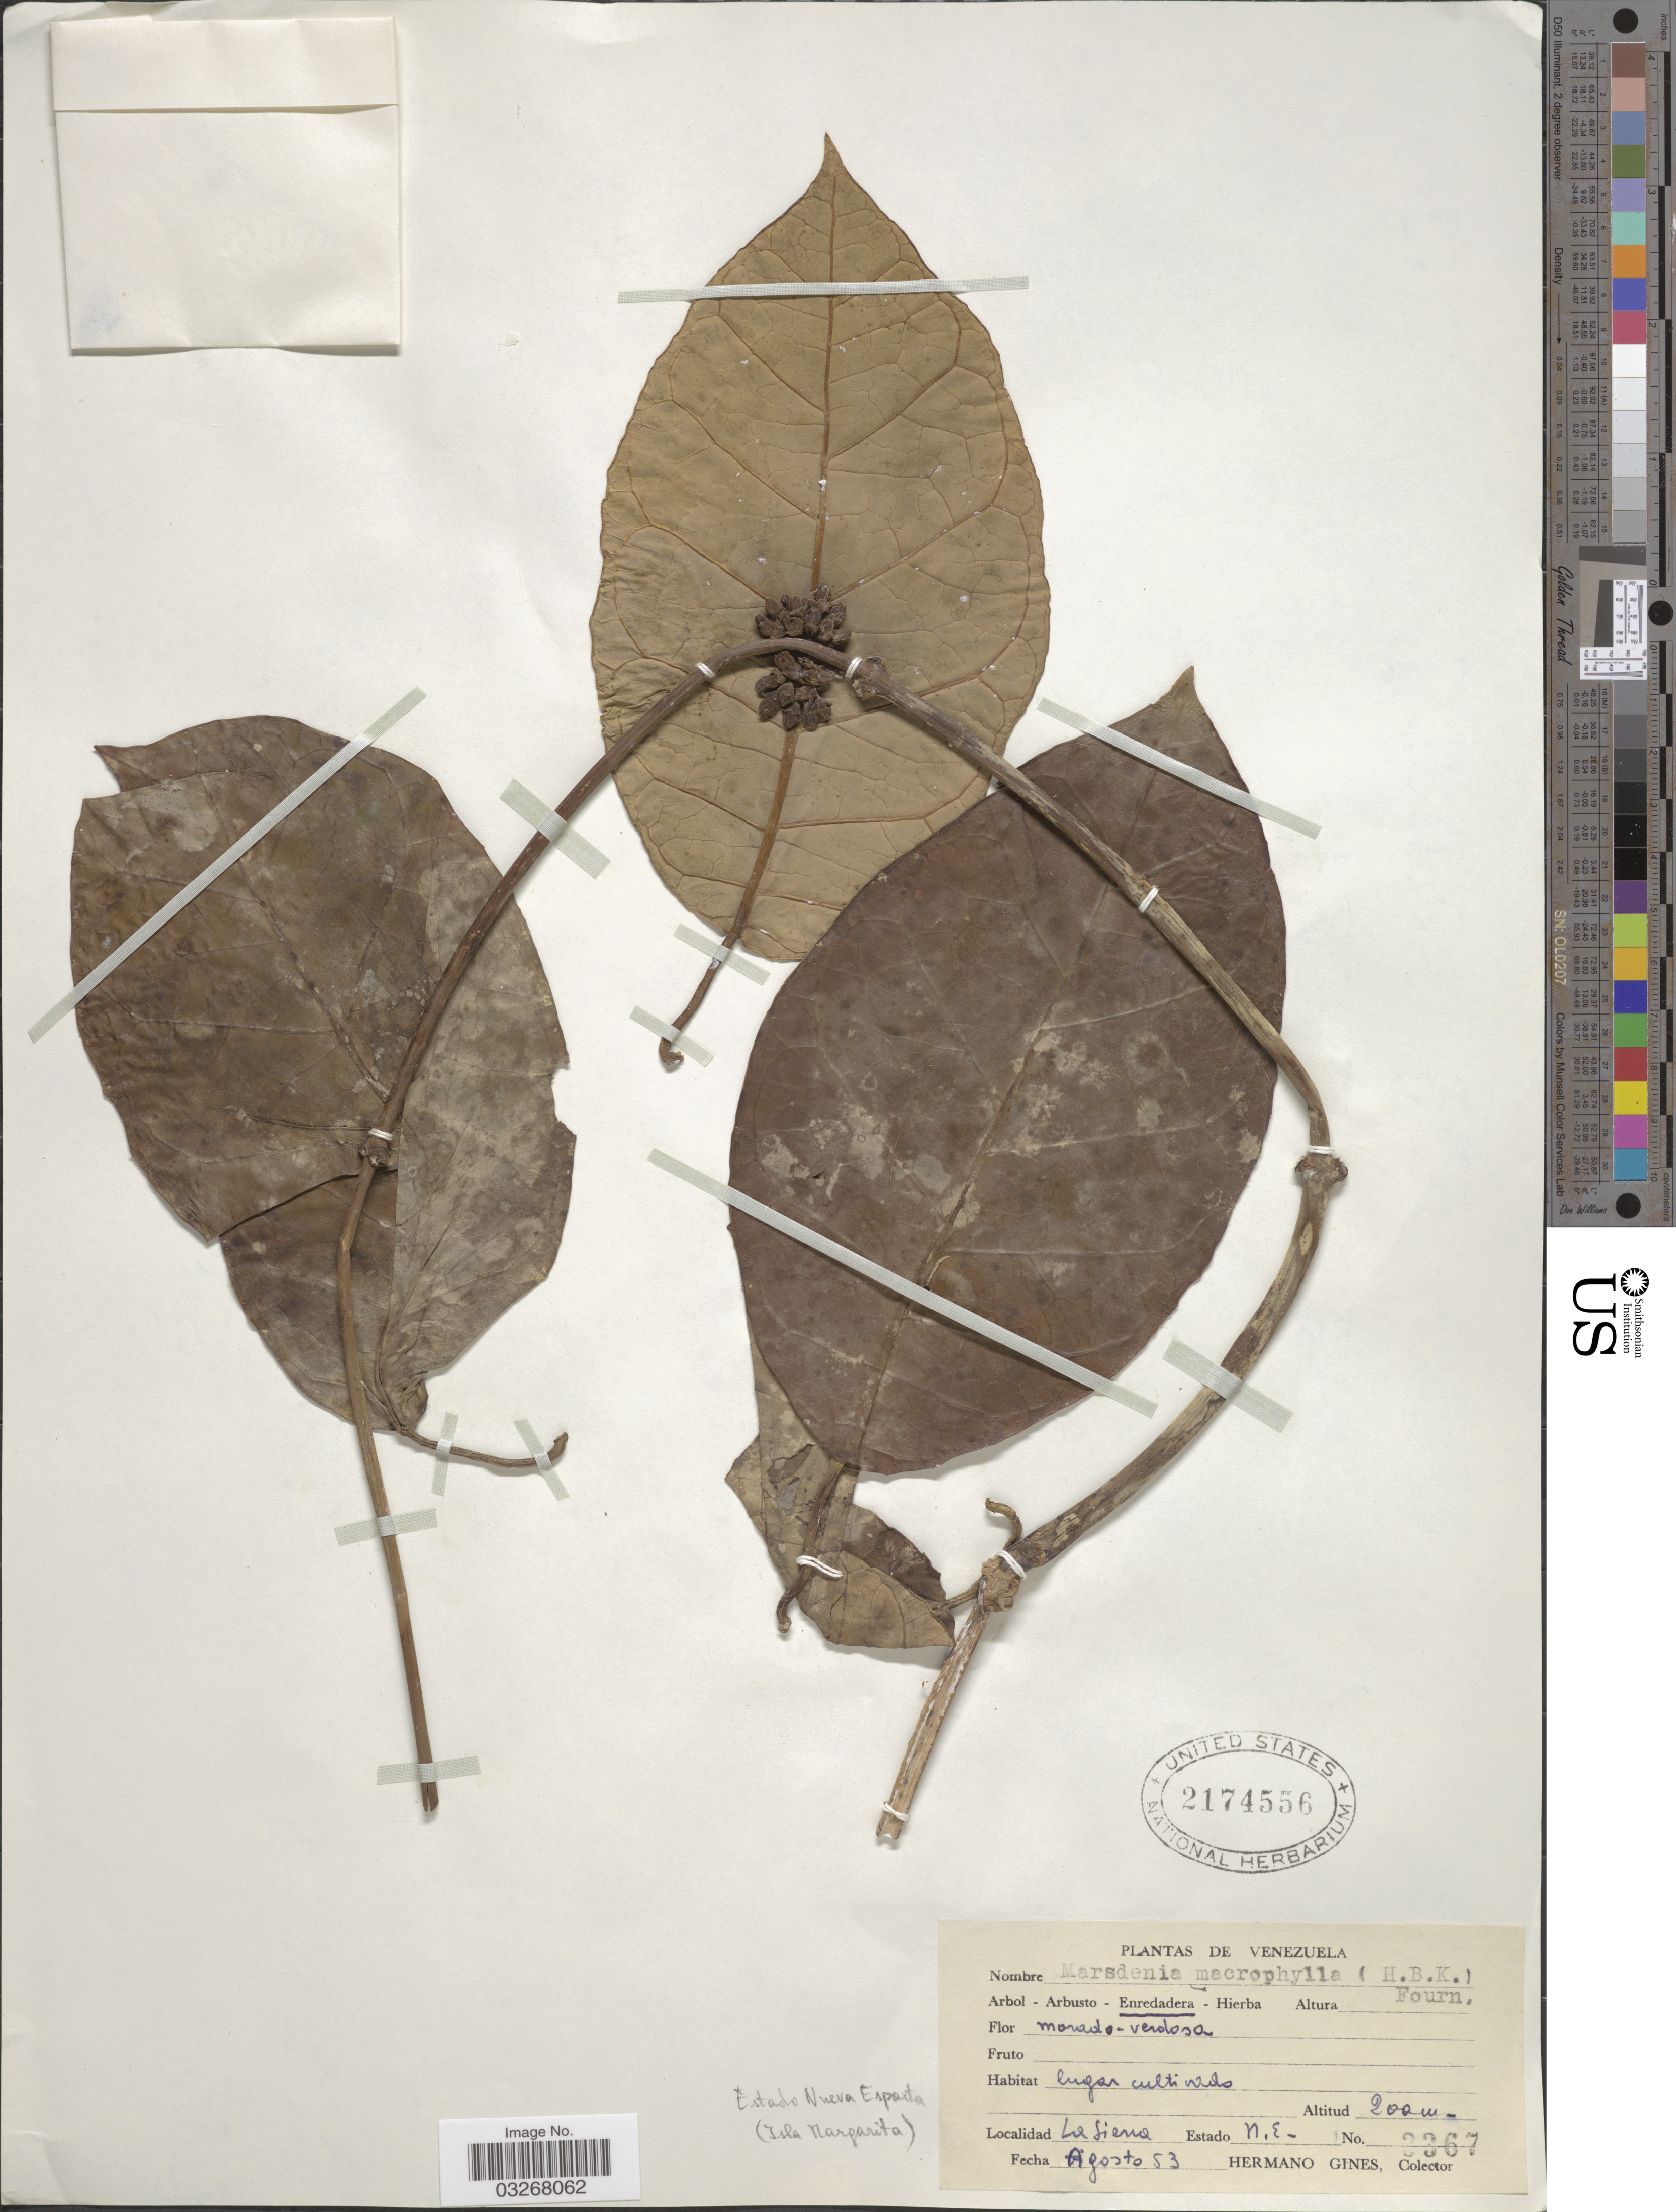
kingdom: Plantae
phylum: Tracheophyta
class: Magnoliopsida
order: Gentianales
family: Apocynaceae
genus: Marsdenia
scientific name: Marsdenia macrophylla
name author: (Humb. & Bonpl. ex Schult.) E. Fourn.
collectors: Bro. Gines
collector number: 3367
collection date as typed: Transcribed d/m/y: /8/53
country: Venezuela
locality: La Sierra, Estado N. E.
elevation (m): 200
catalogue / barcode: US 2174556